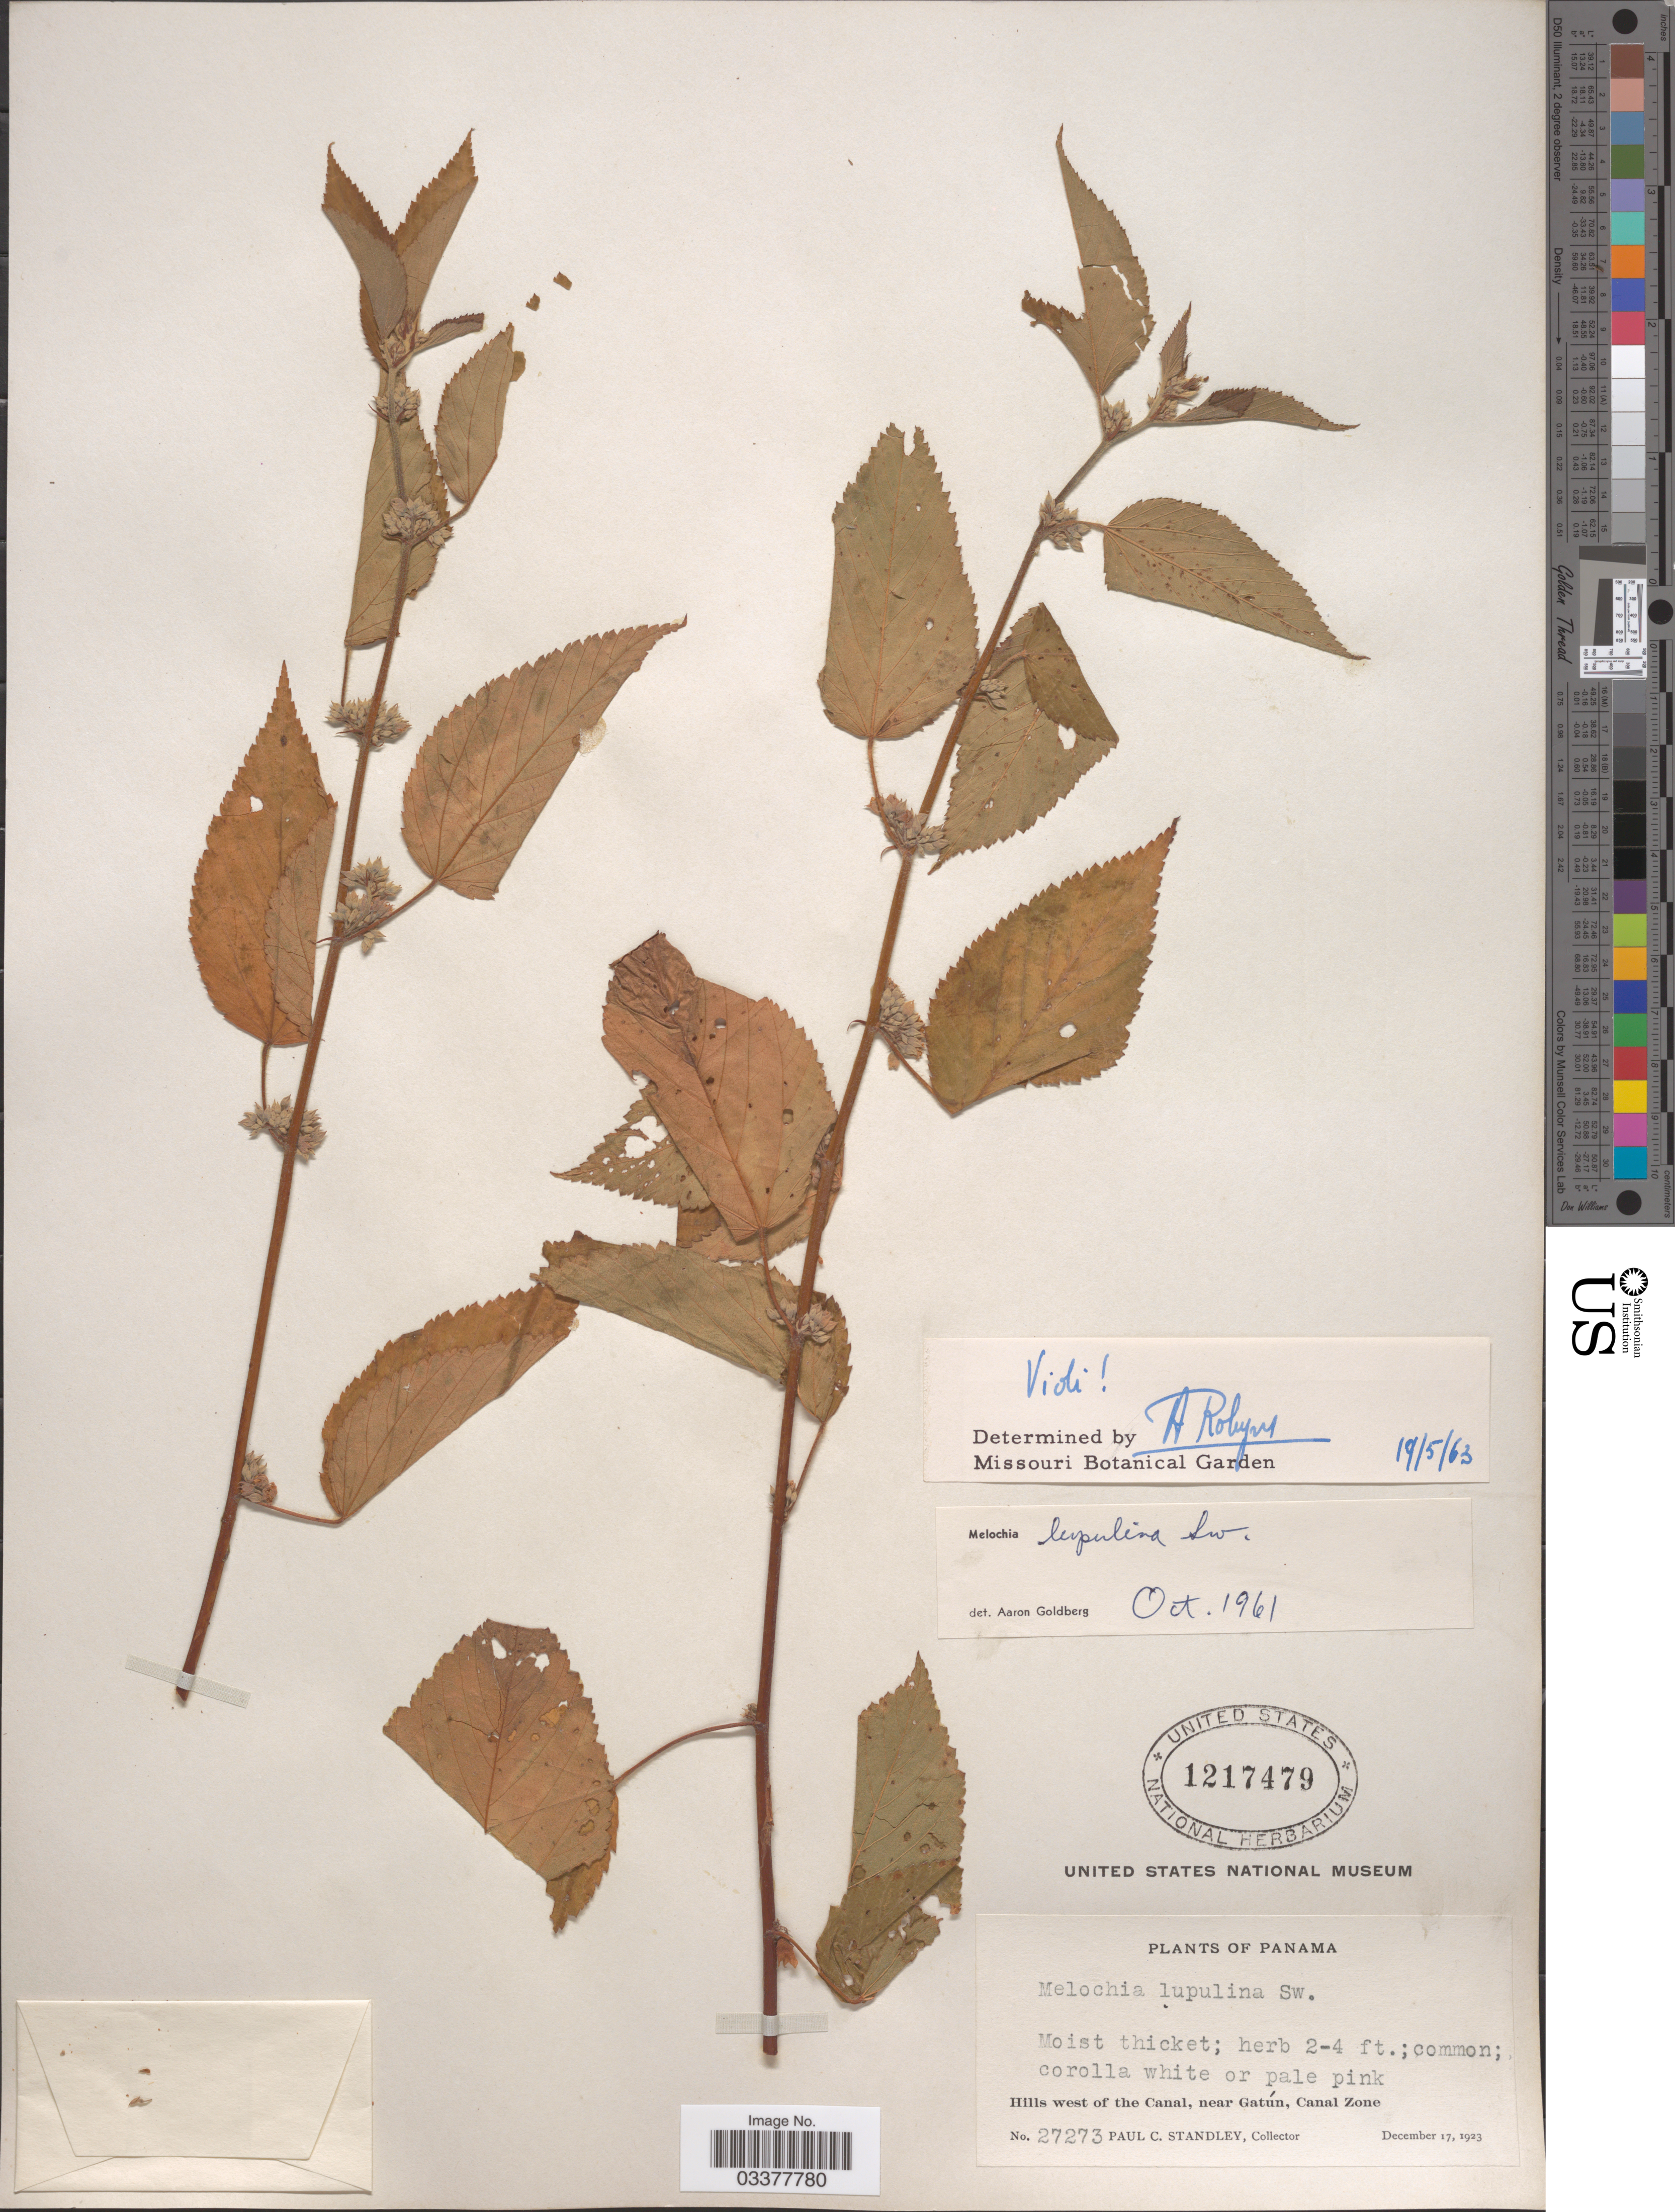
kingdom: Plantae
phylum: Tracheophyta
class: Magnoliopsida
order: Malvales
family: Malvaceae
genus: Melochia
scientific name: Melochia lupulina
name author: Sw.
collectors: P. C. Standley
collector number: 27273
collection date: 1923-12-17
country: Panama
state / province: Colón / Panamá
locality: Hills west of the Canal, near Gatún, Canal Zone.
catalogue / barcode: US 1217479